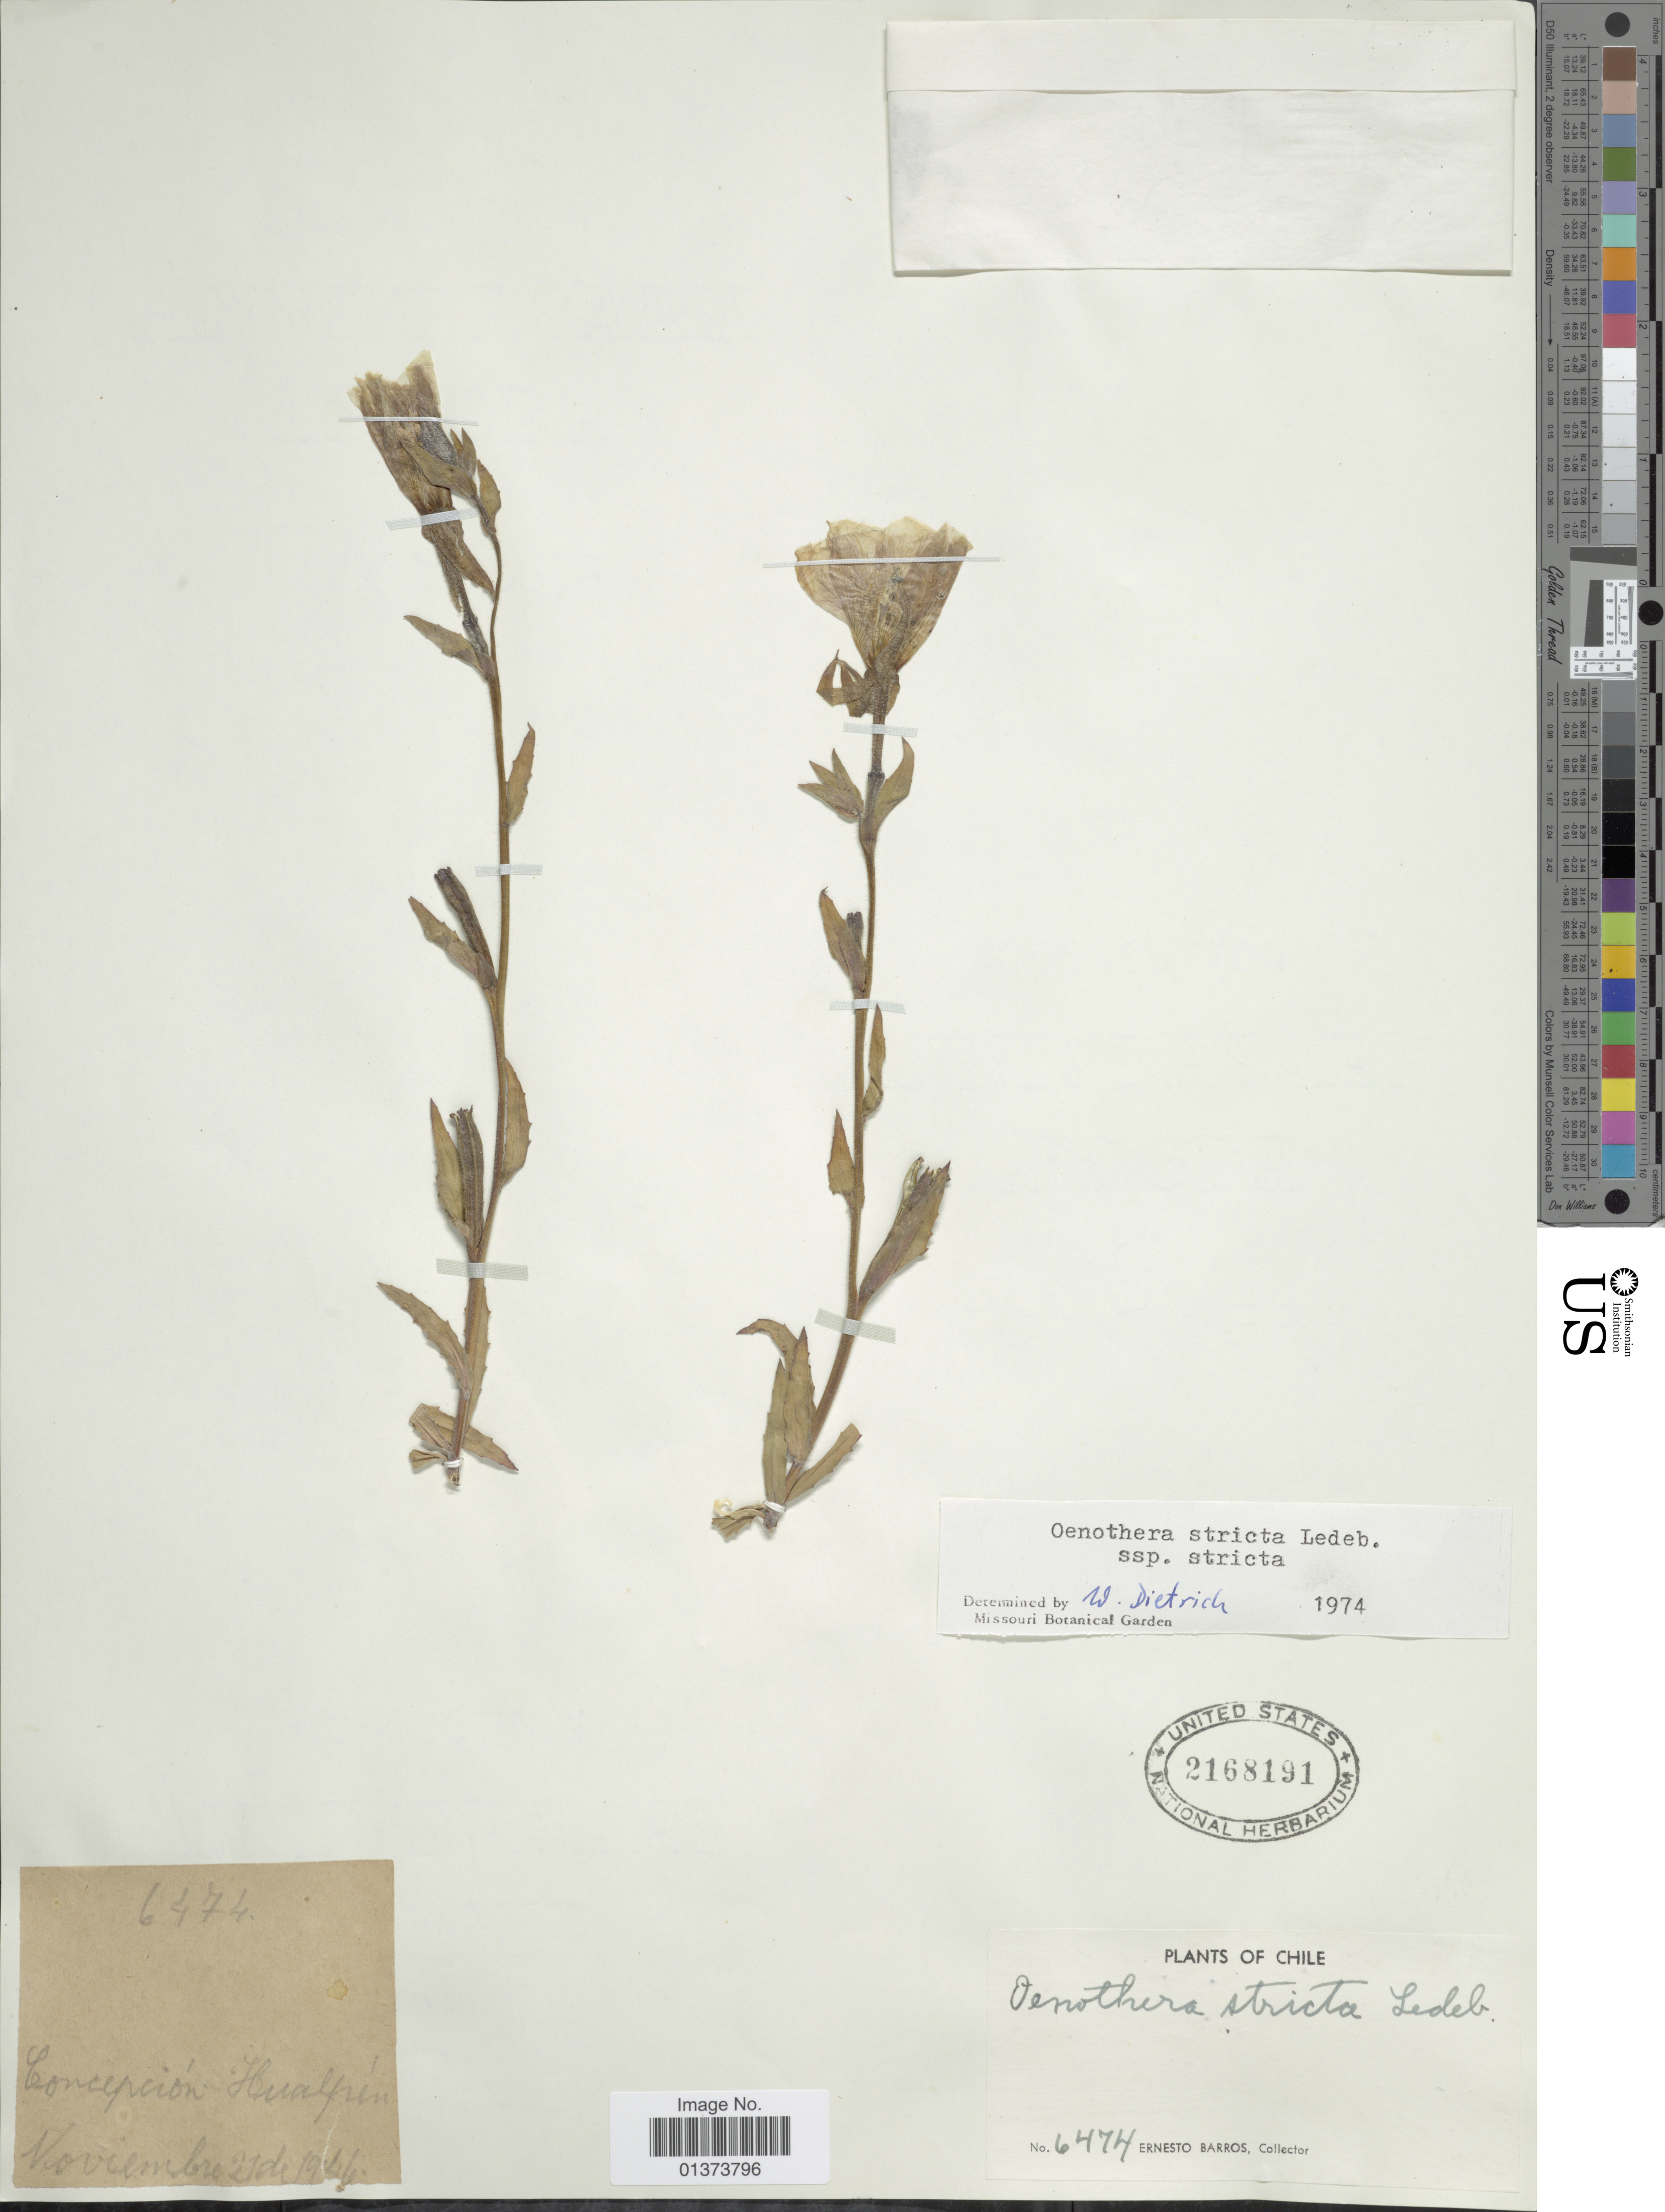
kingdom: Plantae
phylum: Tracheophyta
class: Magnoliopsida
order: Myrtales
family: Onagraceae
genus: Oenothera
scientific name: Oenothera stricta subsp. stricta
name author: Ledeb. ex Link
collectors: E. Barros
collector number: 6474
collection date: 1946-11-27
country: Chile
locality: Concepción Hualpén.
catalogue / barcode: US 2168191